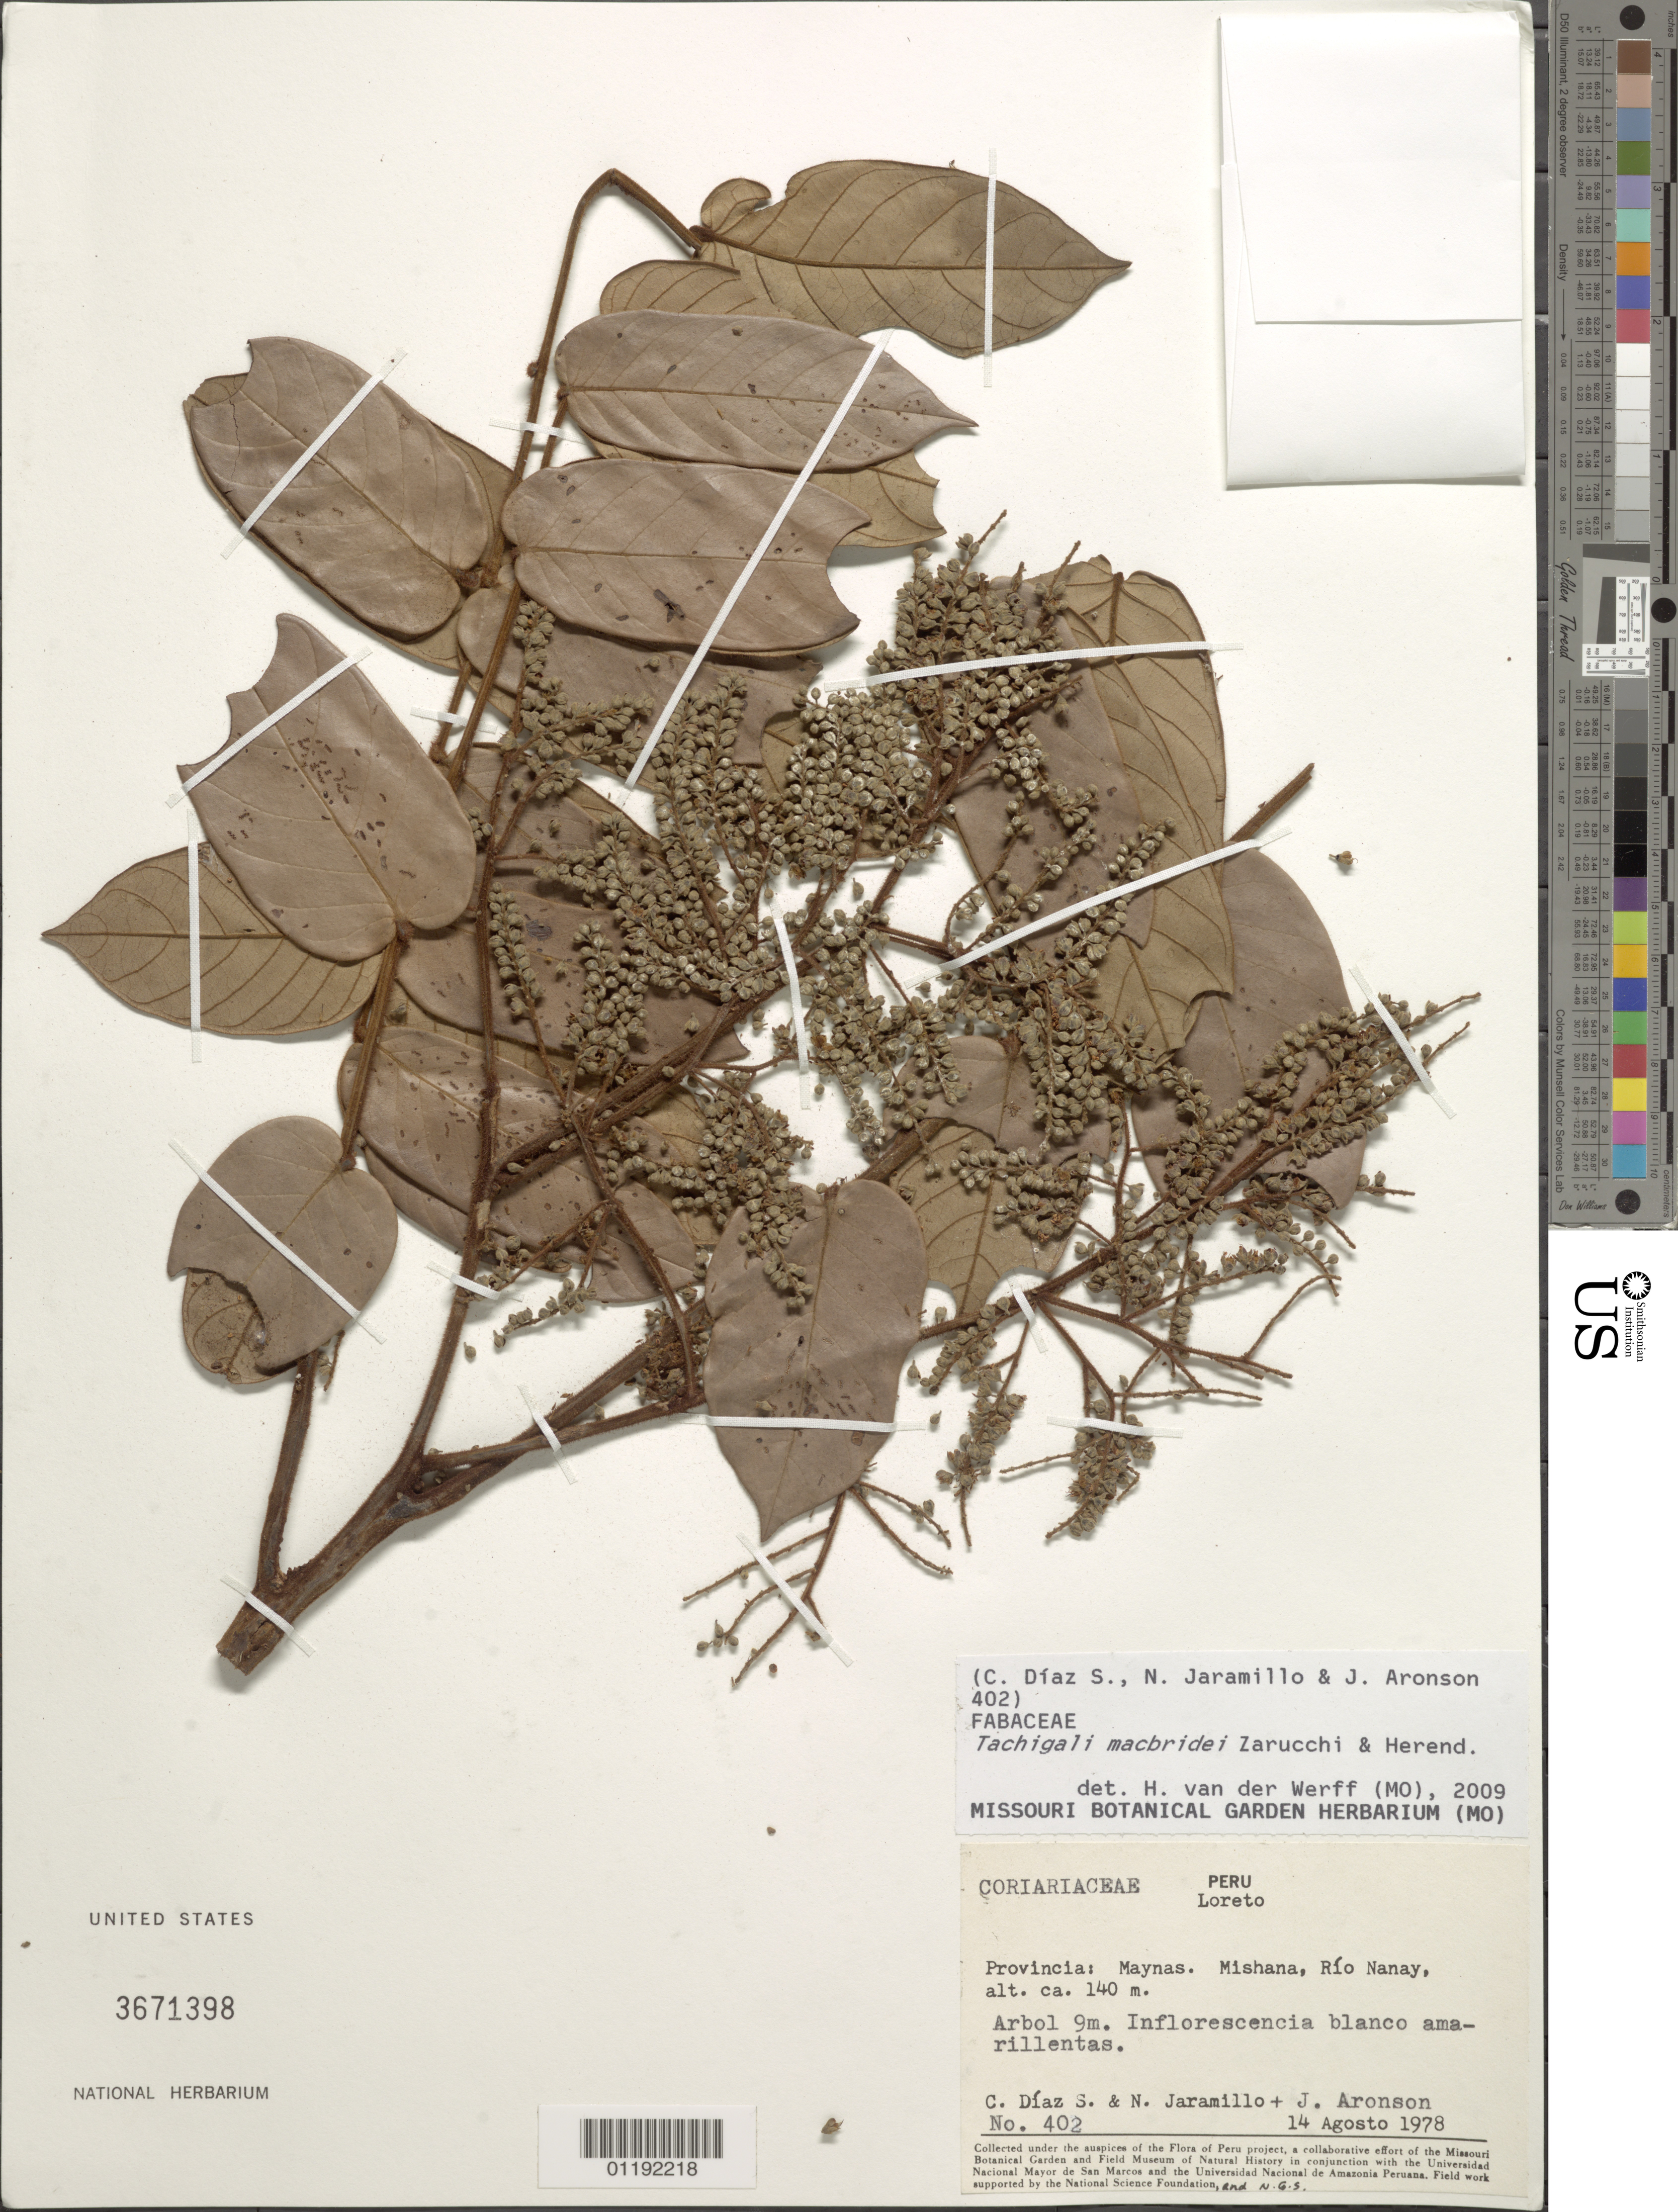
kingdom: Plantae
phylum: Tracheophyta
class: Magnoliopsida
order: Fabales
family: Fabaceae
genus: Tachigali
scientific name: Tachigali macbridei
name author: Zarucchi & Herend.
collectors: C. Díaz S., N. Jaramillo & J. Aronson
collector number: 402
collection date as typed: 14 Aug 1978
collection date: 1978-08-14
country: Peru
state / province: Loreto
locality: Prov. Maynas; Mishana, Río Nanay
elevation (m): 140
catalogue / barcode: US 3671398